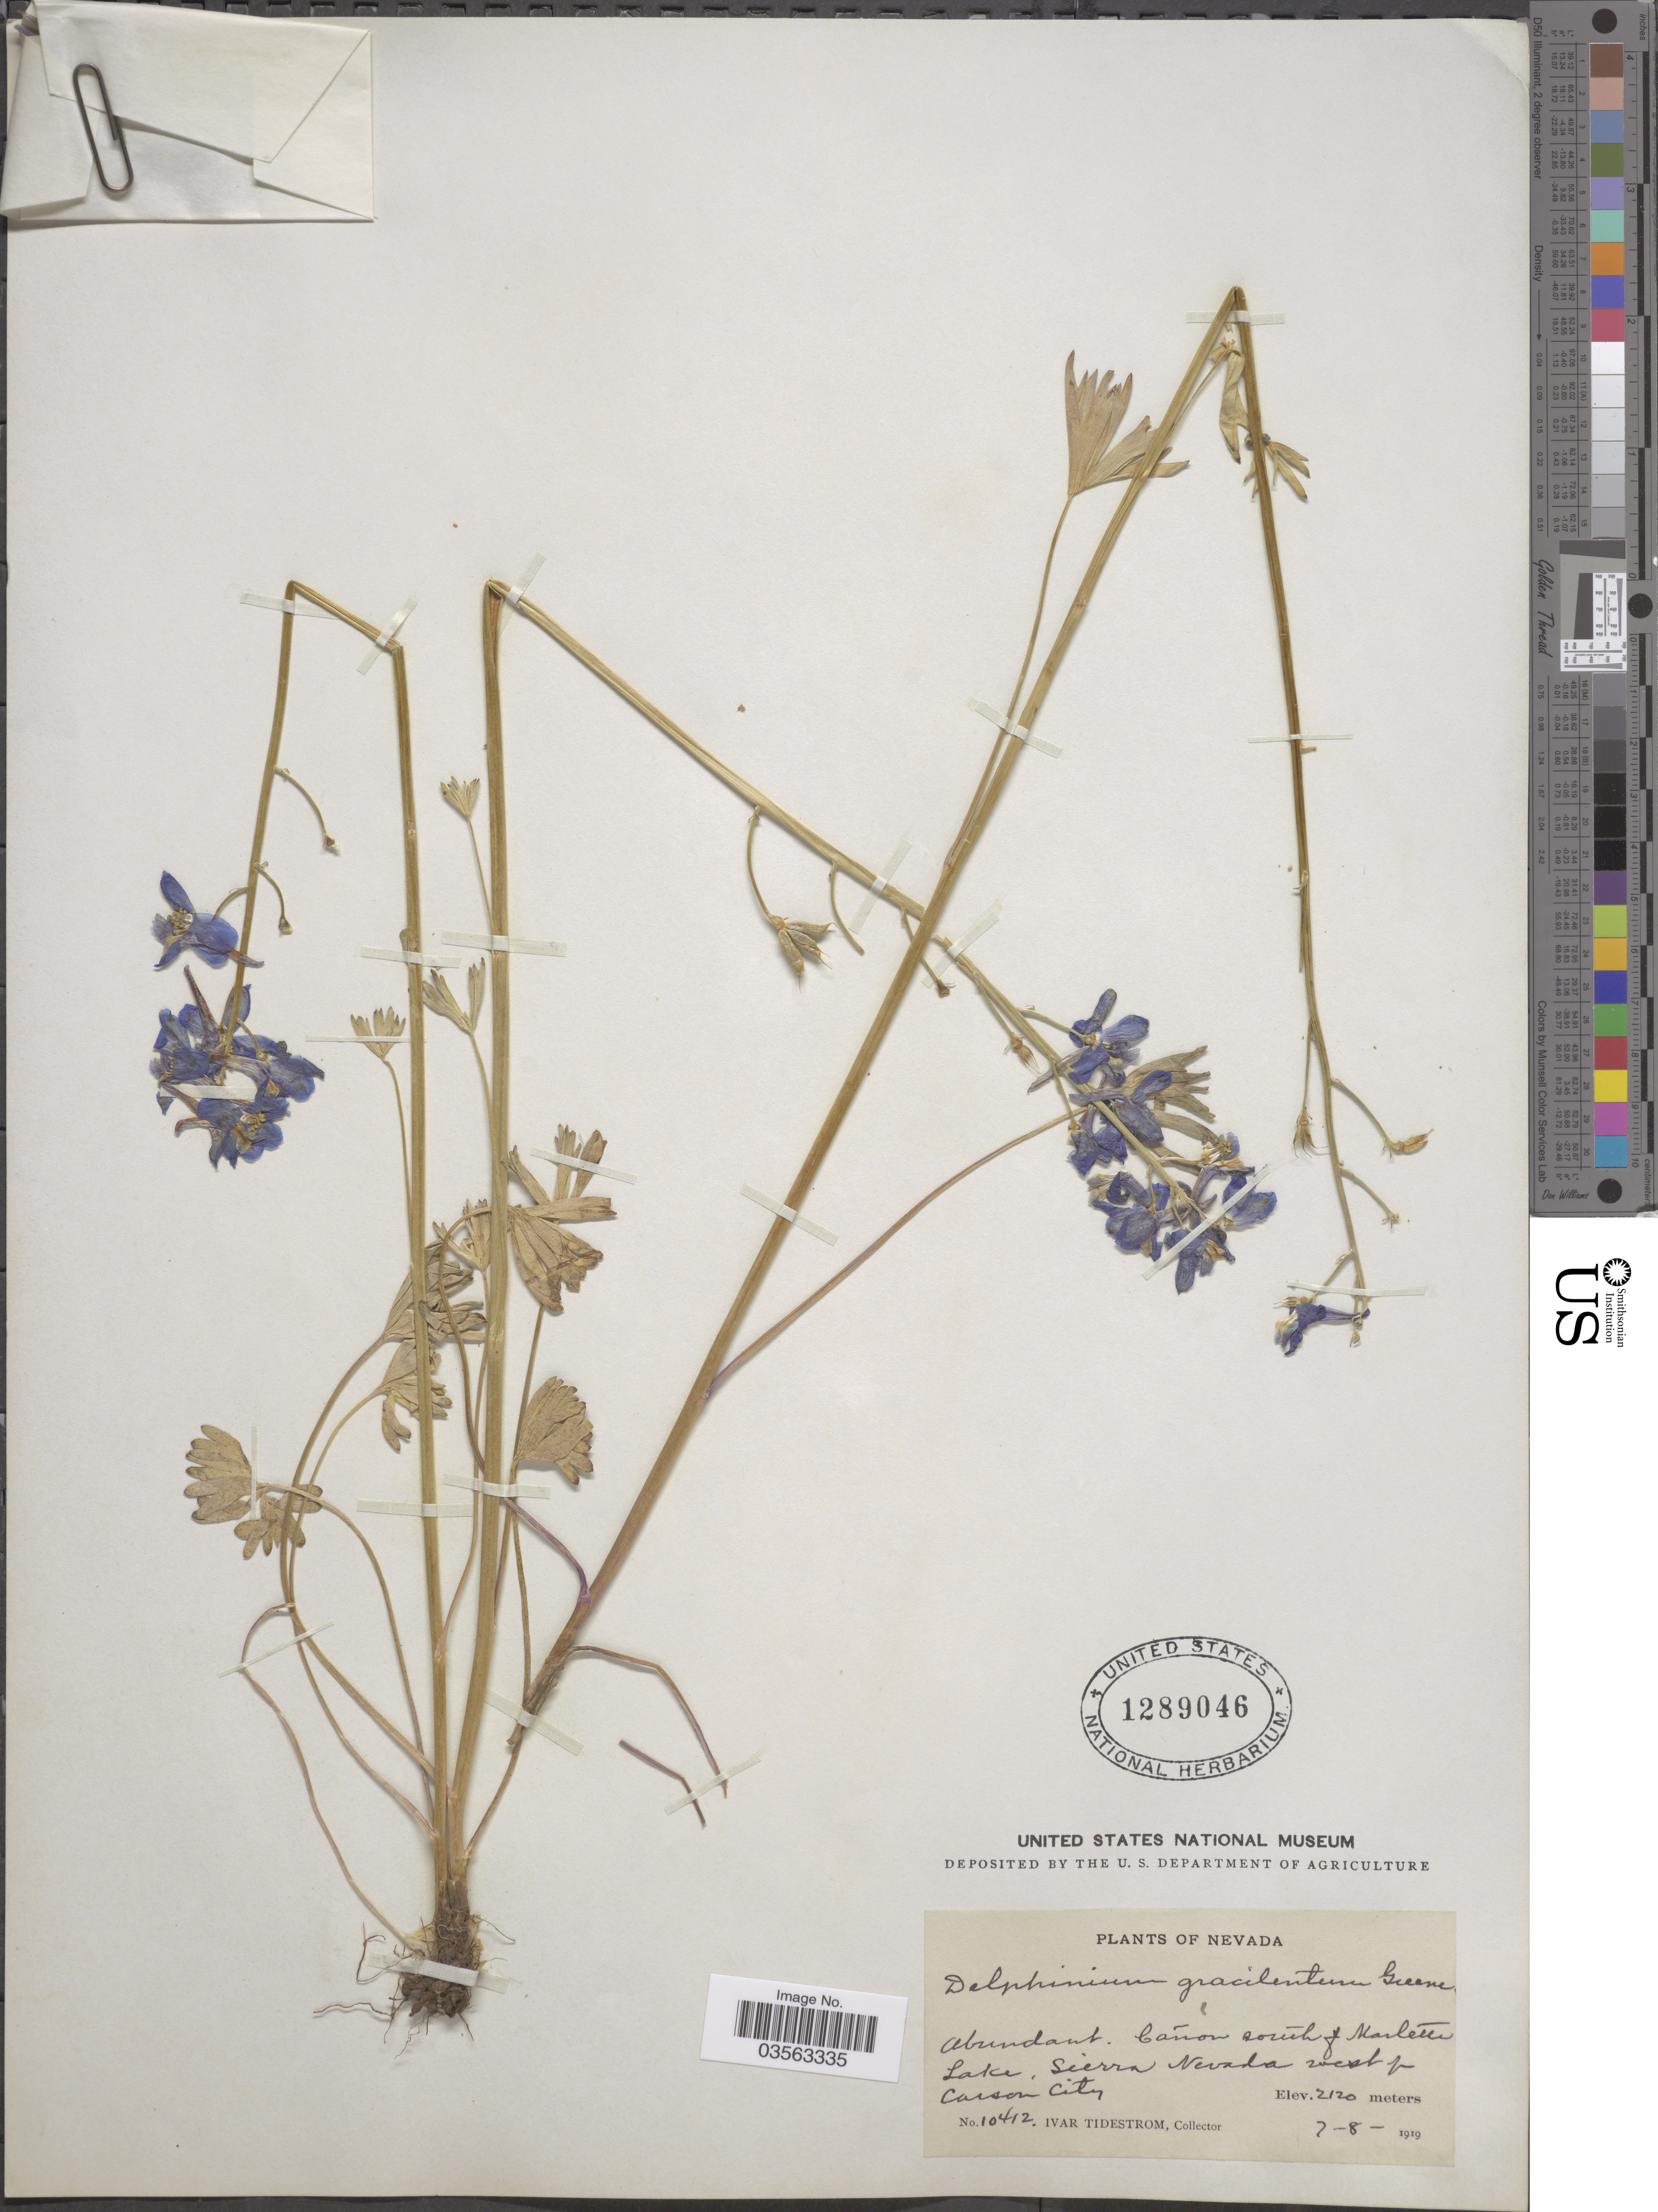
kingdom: Plantae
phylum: Tracheophyta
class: Magnoliopsida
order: Ranunculales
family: Ranunculaceae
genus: Delphinium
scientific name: Delphinium gracilentum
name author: Greene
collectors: I. F. Tidestrom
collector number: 10412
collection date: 1919-07-08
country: United States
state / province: Nevada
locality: Abundant. Cañon south of Marlette Lake, Sierra Nevada west of Carson City.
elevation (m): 2120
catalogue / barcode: US 1289046